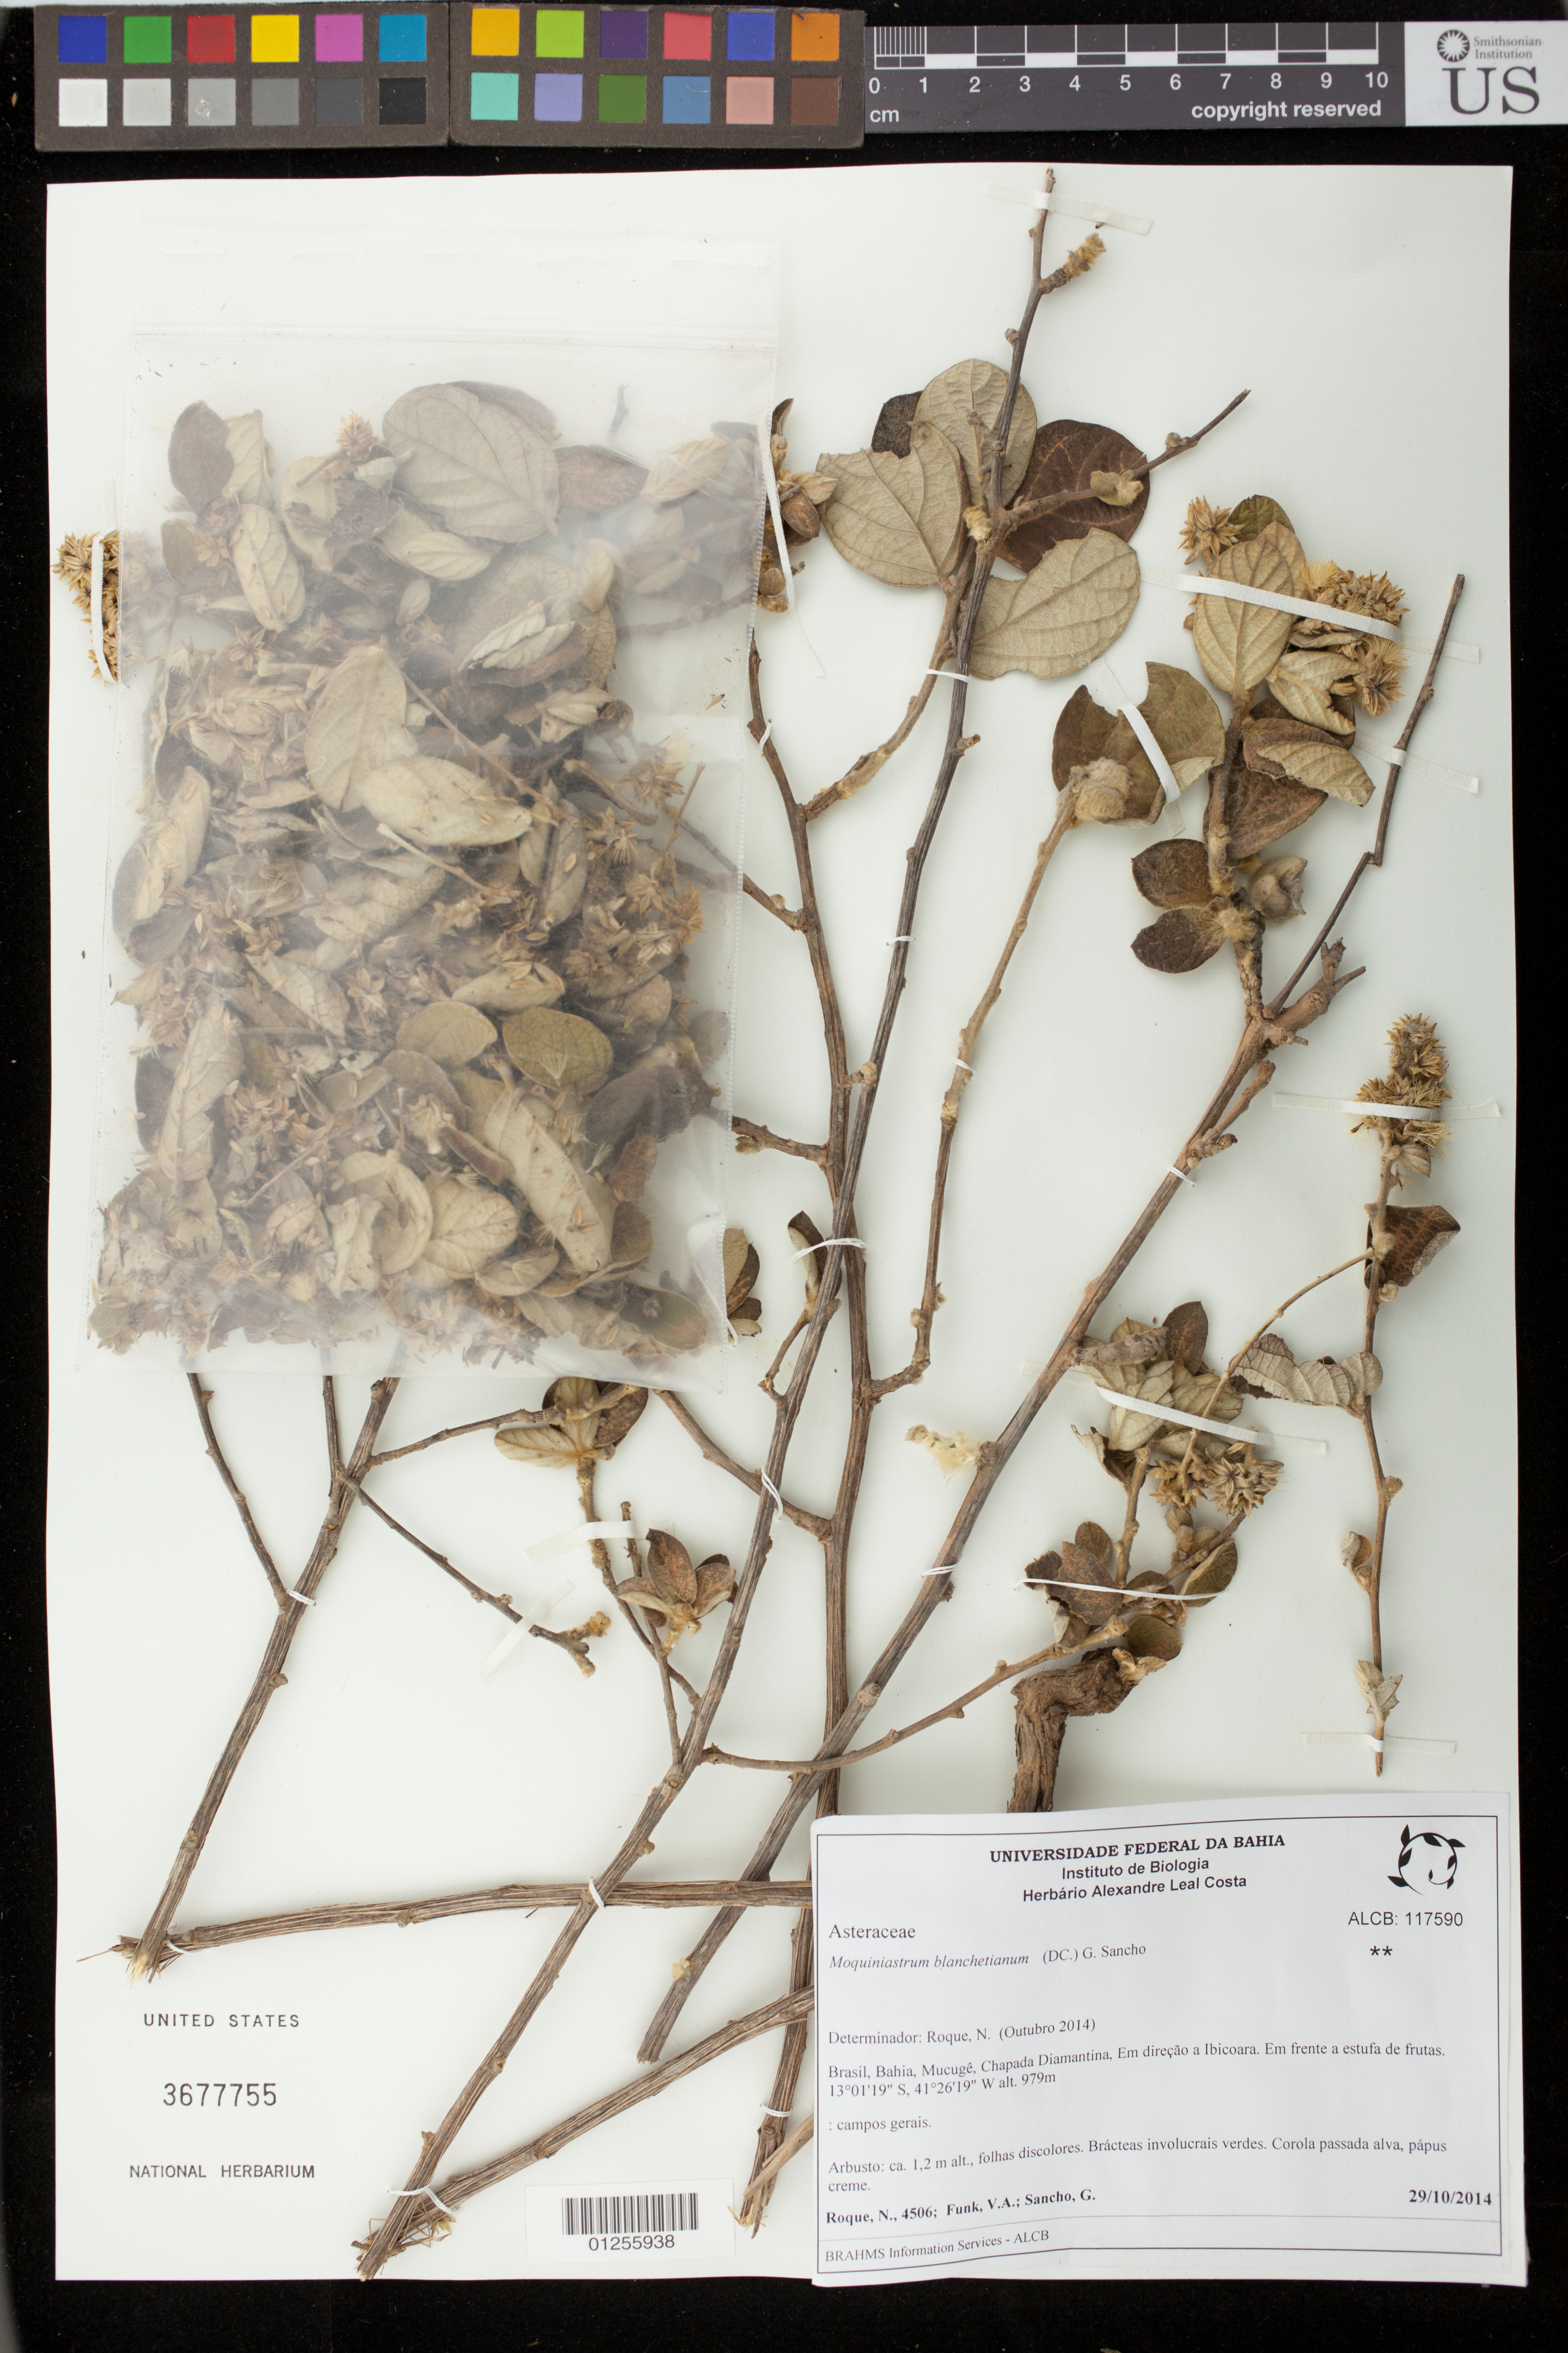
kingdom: Plantae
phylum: Tracheophyta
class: Magnoliopsida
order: Asterales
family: Asteraceae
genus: Moquiniastrum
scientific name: Moquiniastrum blanchetianum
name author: (DC.) G. Sancho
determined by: Roque, N.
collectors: V. Funk & G. Sancho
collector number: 4506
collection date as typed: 29 October 2014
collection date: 2014-10-29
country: Brazil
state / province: Bahia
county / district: Mucugê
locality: Chapada Diamantina, Em diecao a Ibicoara. Em frente a estufa de frutas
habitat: Campos gerais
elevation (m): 979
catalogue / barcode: US 3677755